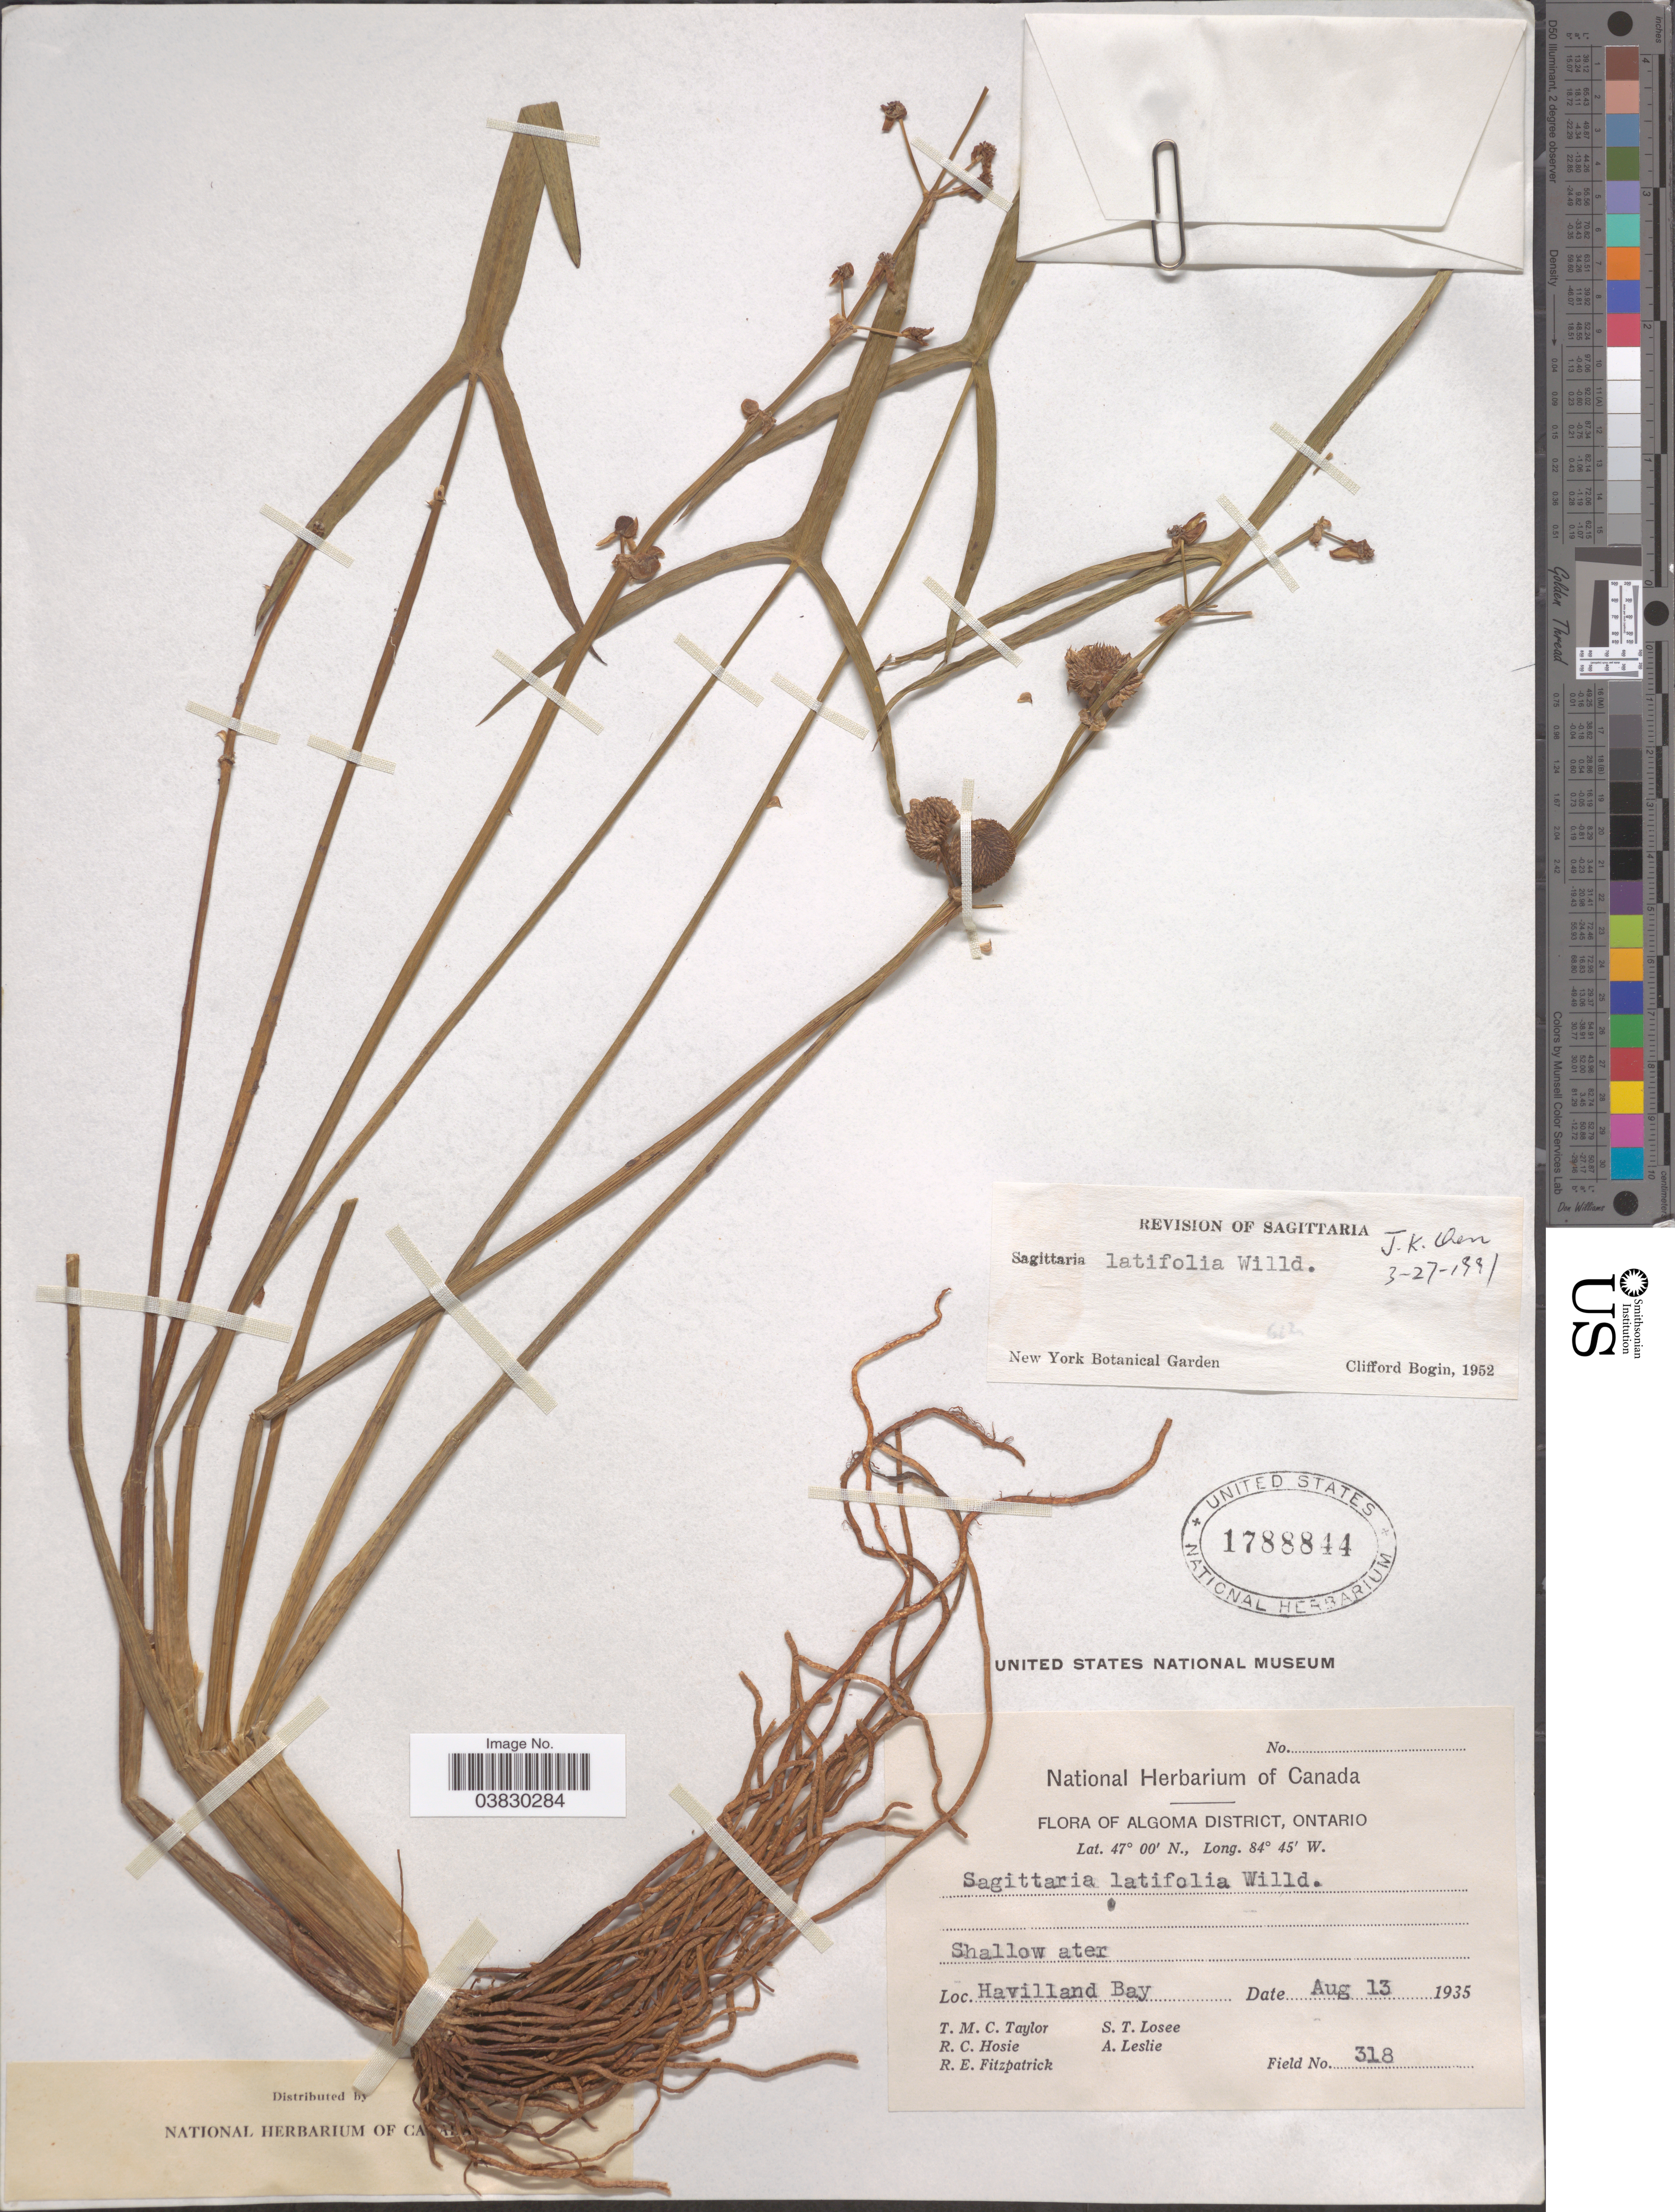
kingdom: Plantae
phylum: Tracheophyta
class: Liliopsida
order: Alismatales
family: Alismataceae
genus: Sagittaria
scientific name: Sagittaria latifolia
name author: Willd.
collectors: T. M. C. Taylor, R. Hosie, R. Fitzpatrick, S. Losee & A. Leslie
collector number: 318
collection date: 1935-08-13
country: Canada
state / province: Ontario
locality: Algoma District. Havilland Bay.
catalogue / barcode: US 1788844